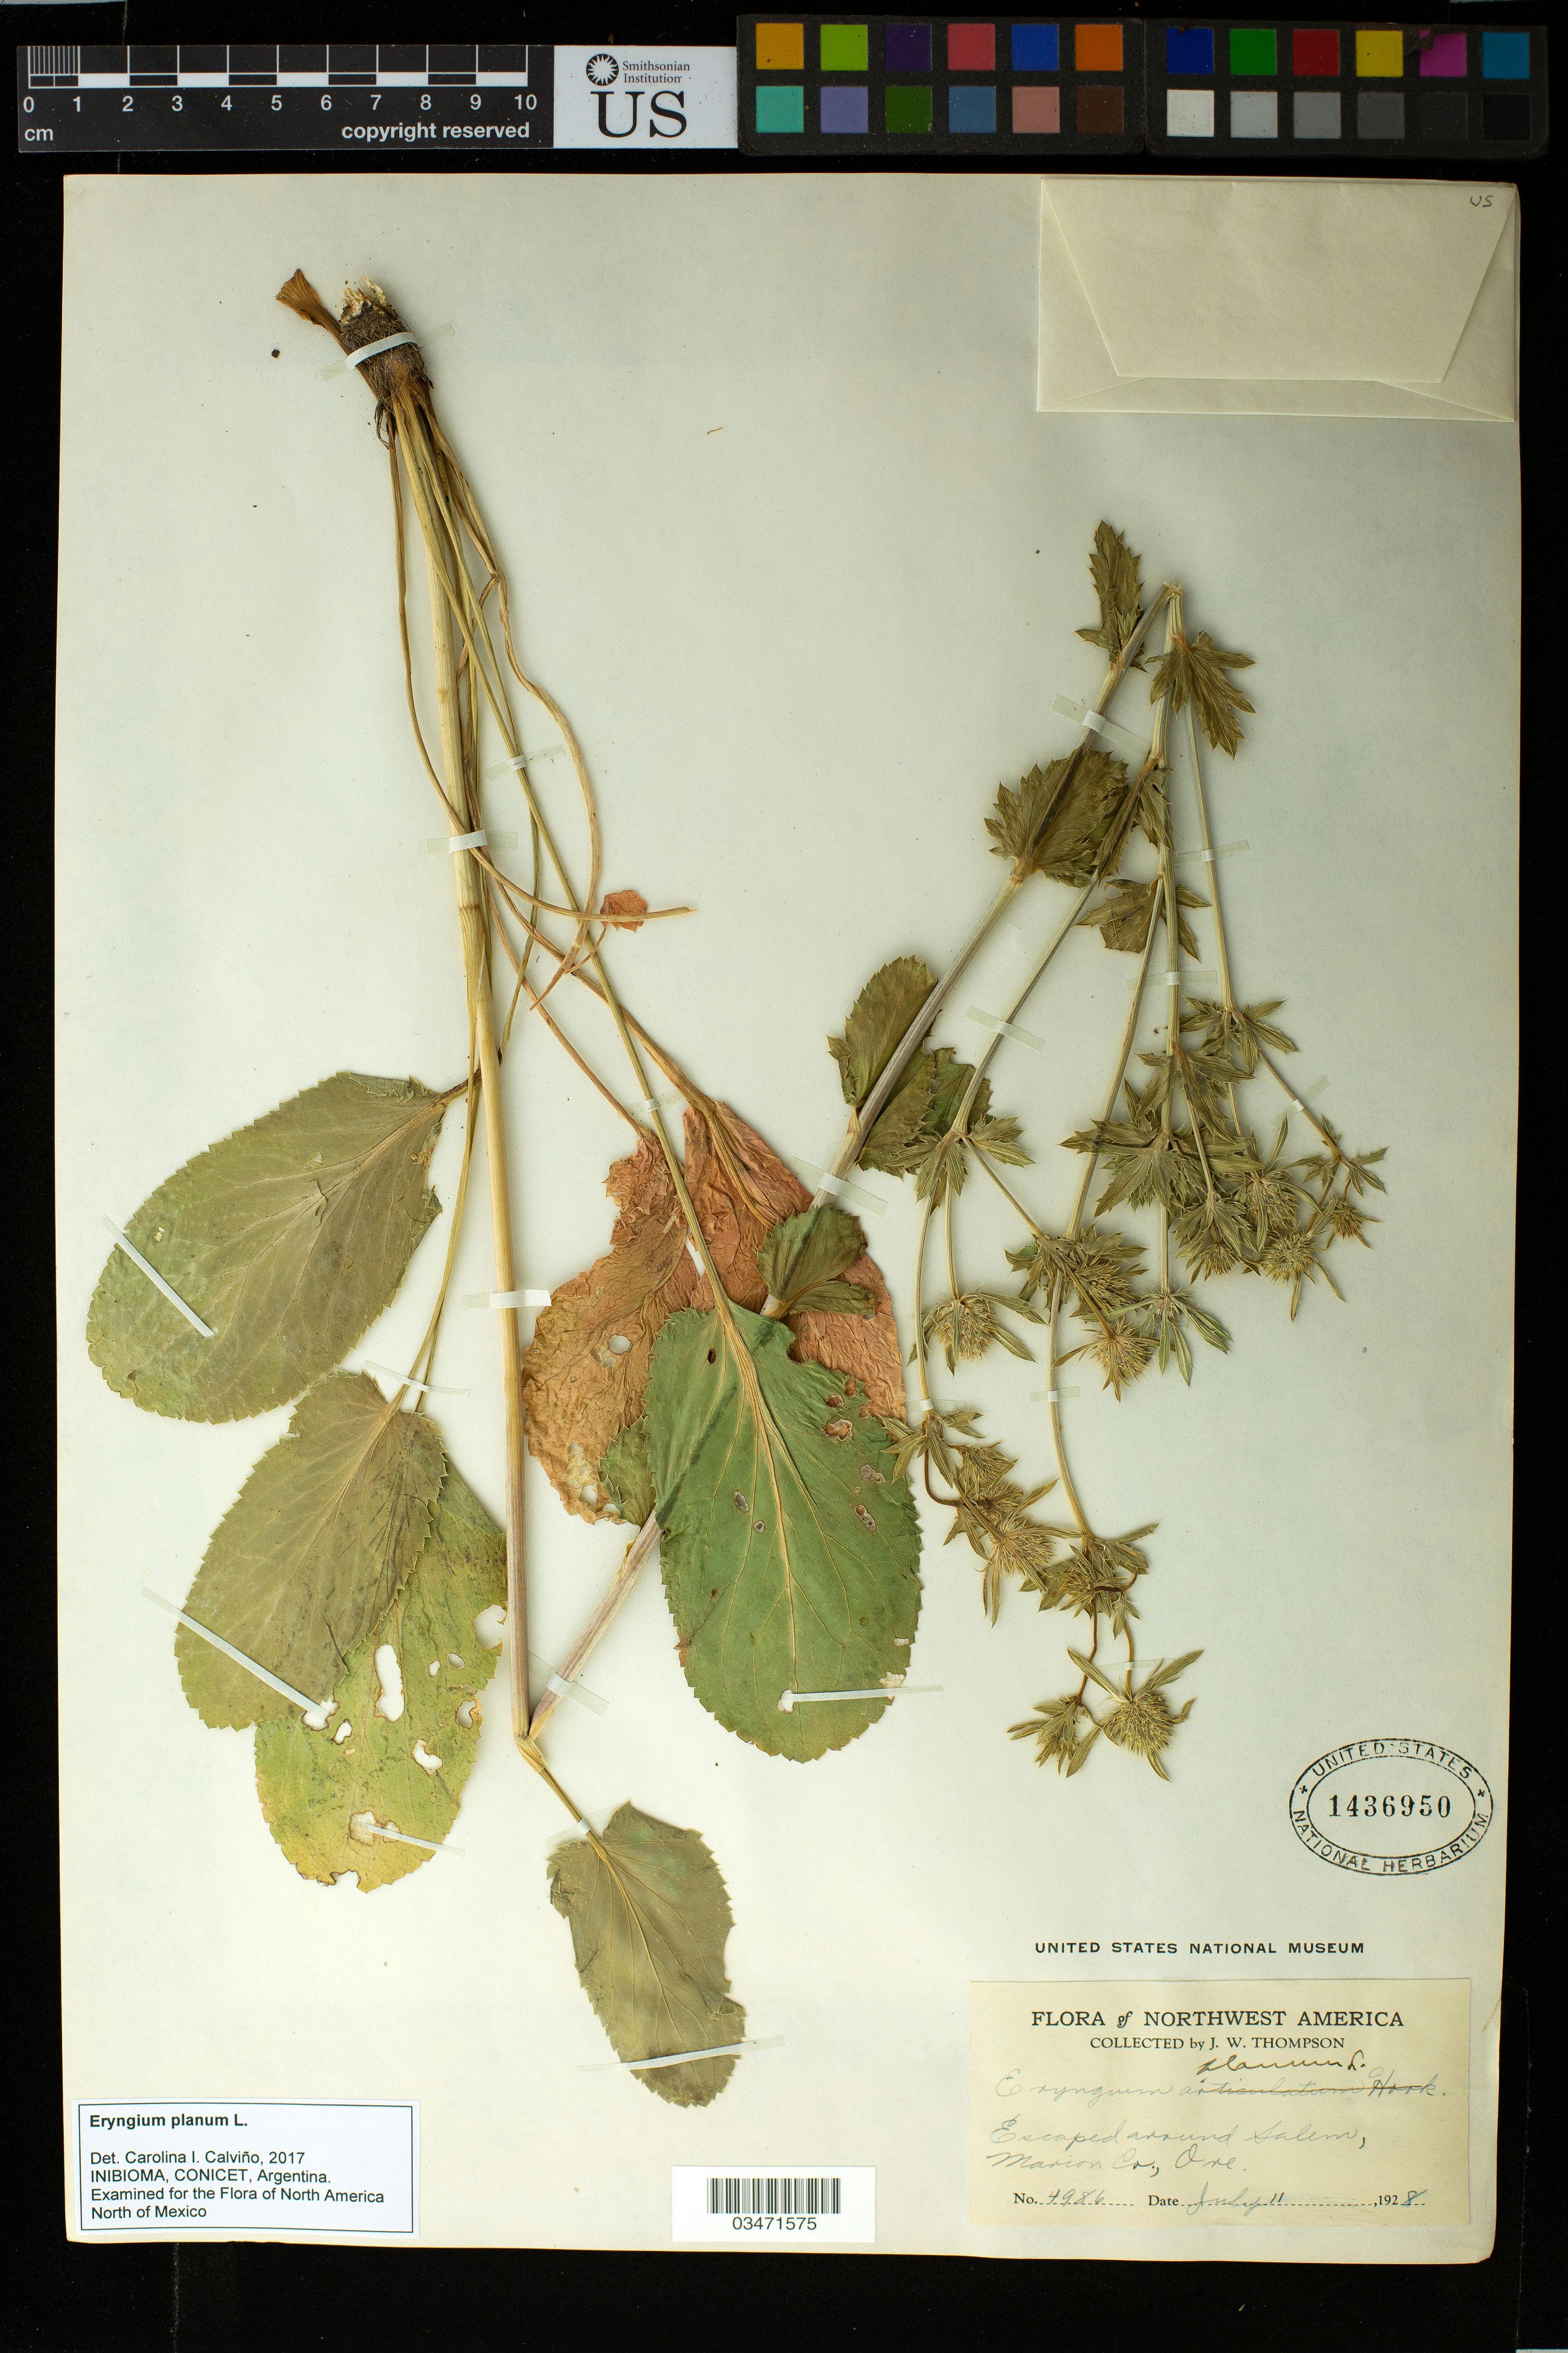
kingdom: Plantae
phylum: Tracheophyta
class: Magnoliopsida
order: Apiales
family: Apiaceae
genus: Eryngium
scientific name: Eryngium planum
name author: L.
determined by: Calviño, C. I.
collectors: J. W. Thompson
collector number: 4986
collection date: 1928-07-11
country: United States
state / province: Oregon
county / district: Marion County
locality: Salem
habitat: Escaped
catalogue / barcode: US 1436950